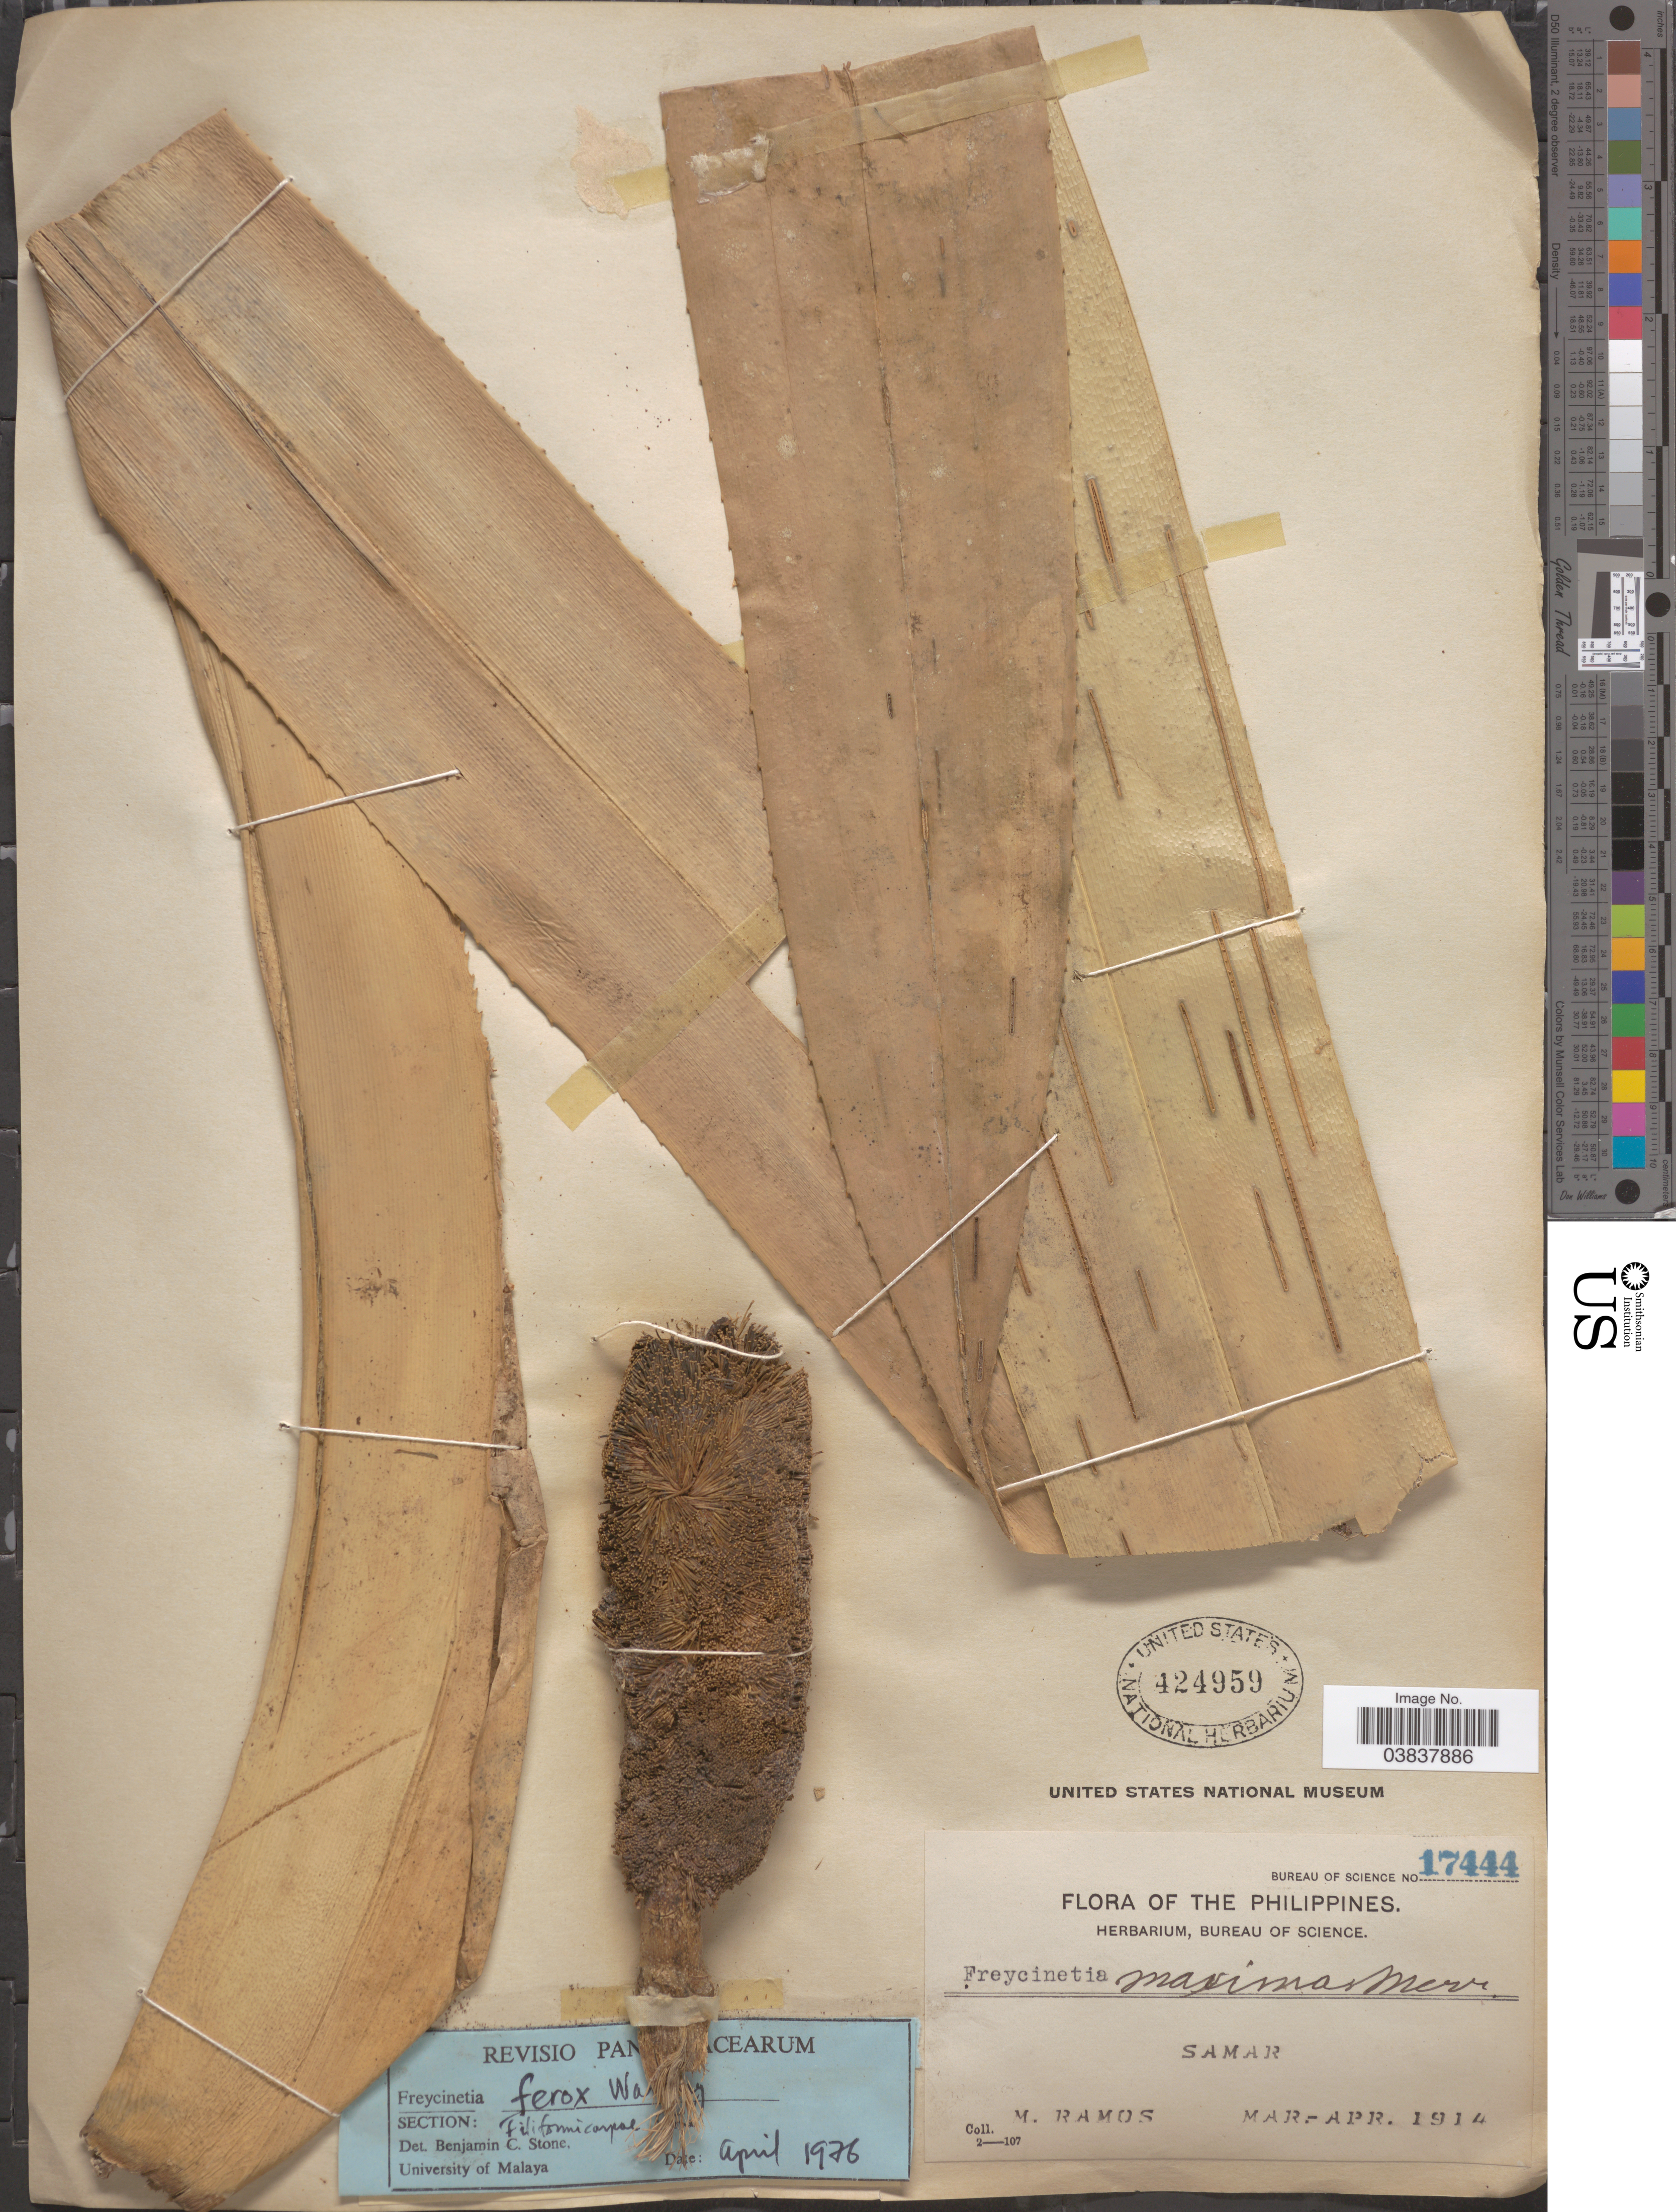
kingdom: Plantae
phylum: Tracheophyta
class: Liliopsida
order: Pandanales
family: Pandanaceae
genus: Freycinetia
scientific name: Freycinetia formosana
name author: Hemsl.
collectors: M. Ramos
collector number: Bureau of Science 17444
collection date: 1914-03/1914-04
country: Philippines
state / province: Eastern Visayas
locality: Samar.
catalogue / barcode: US 424959